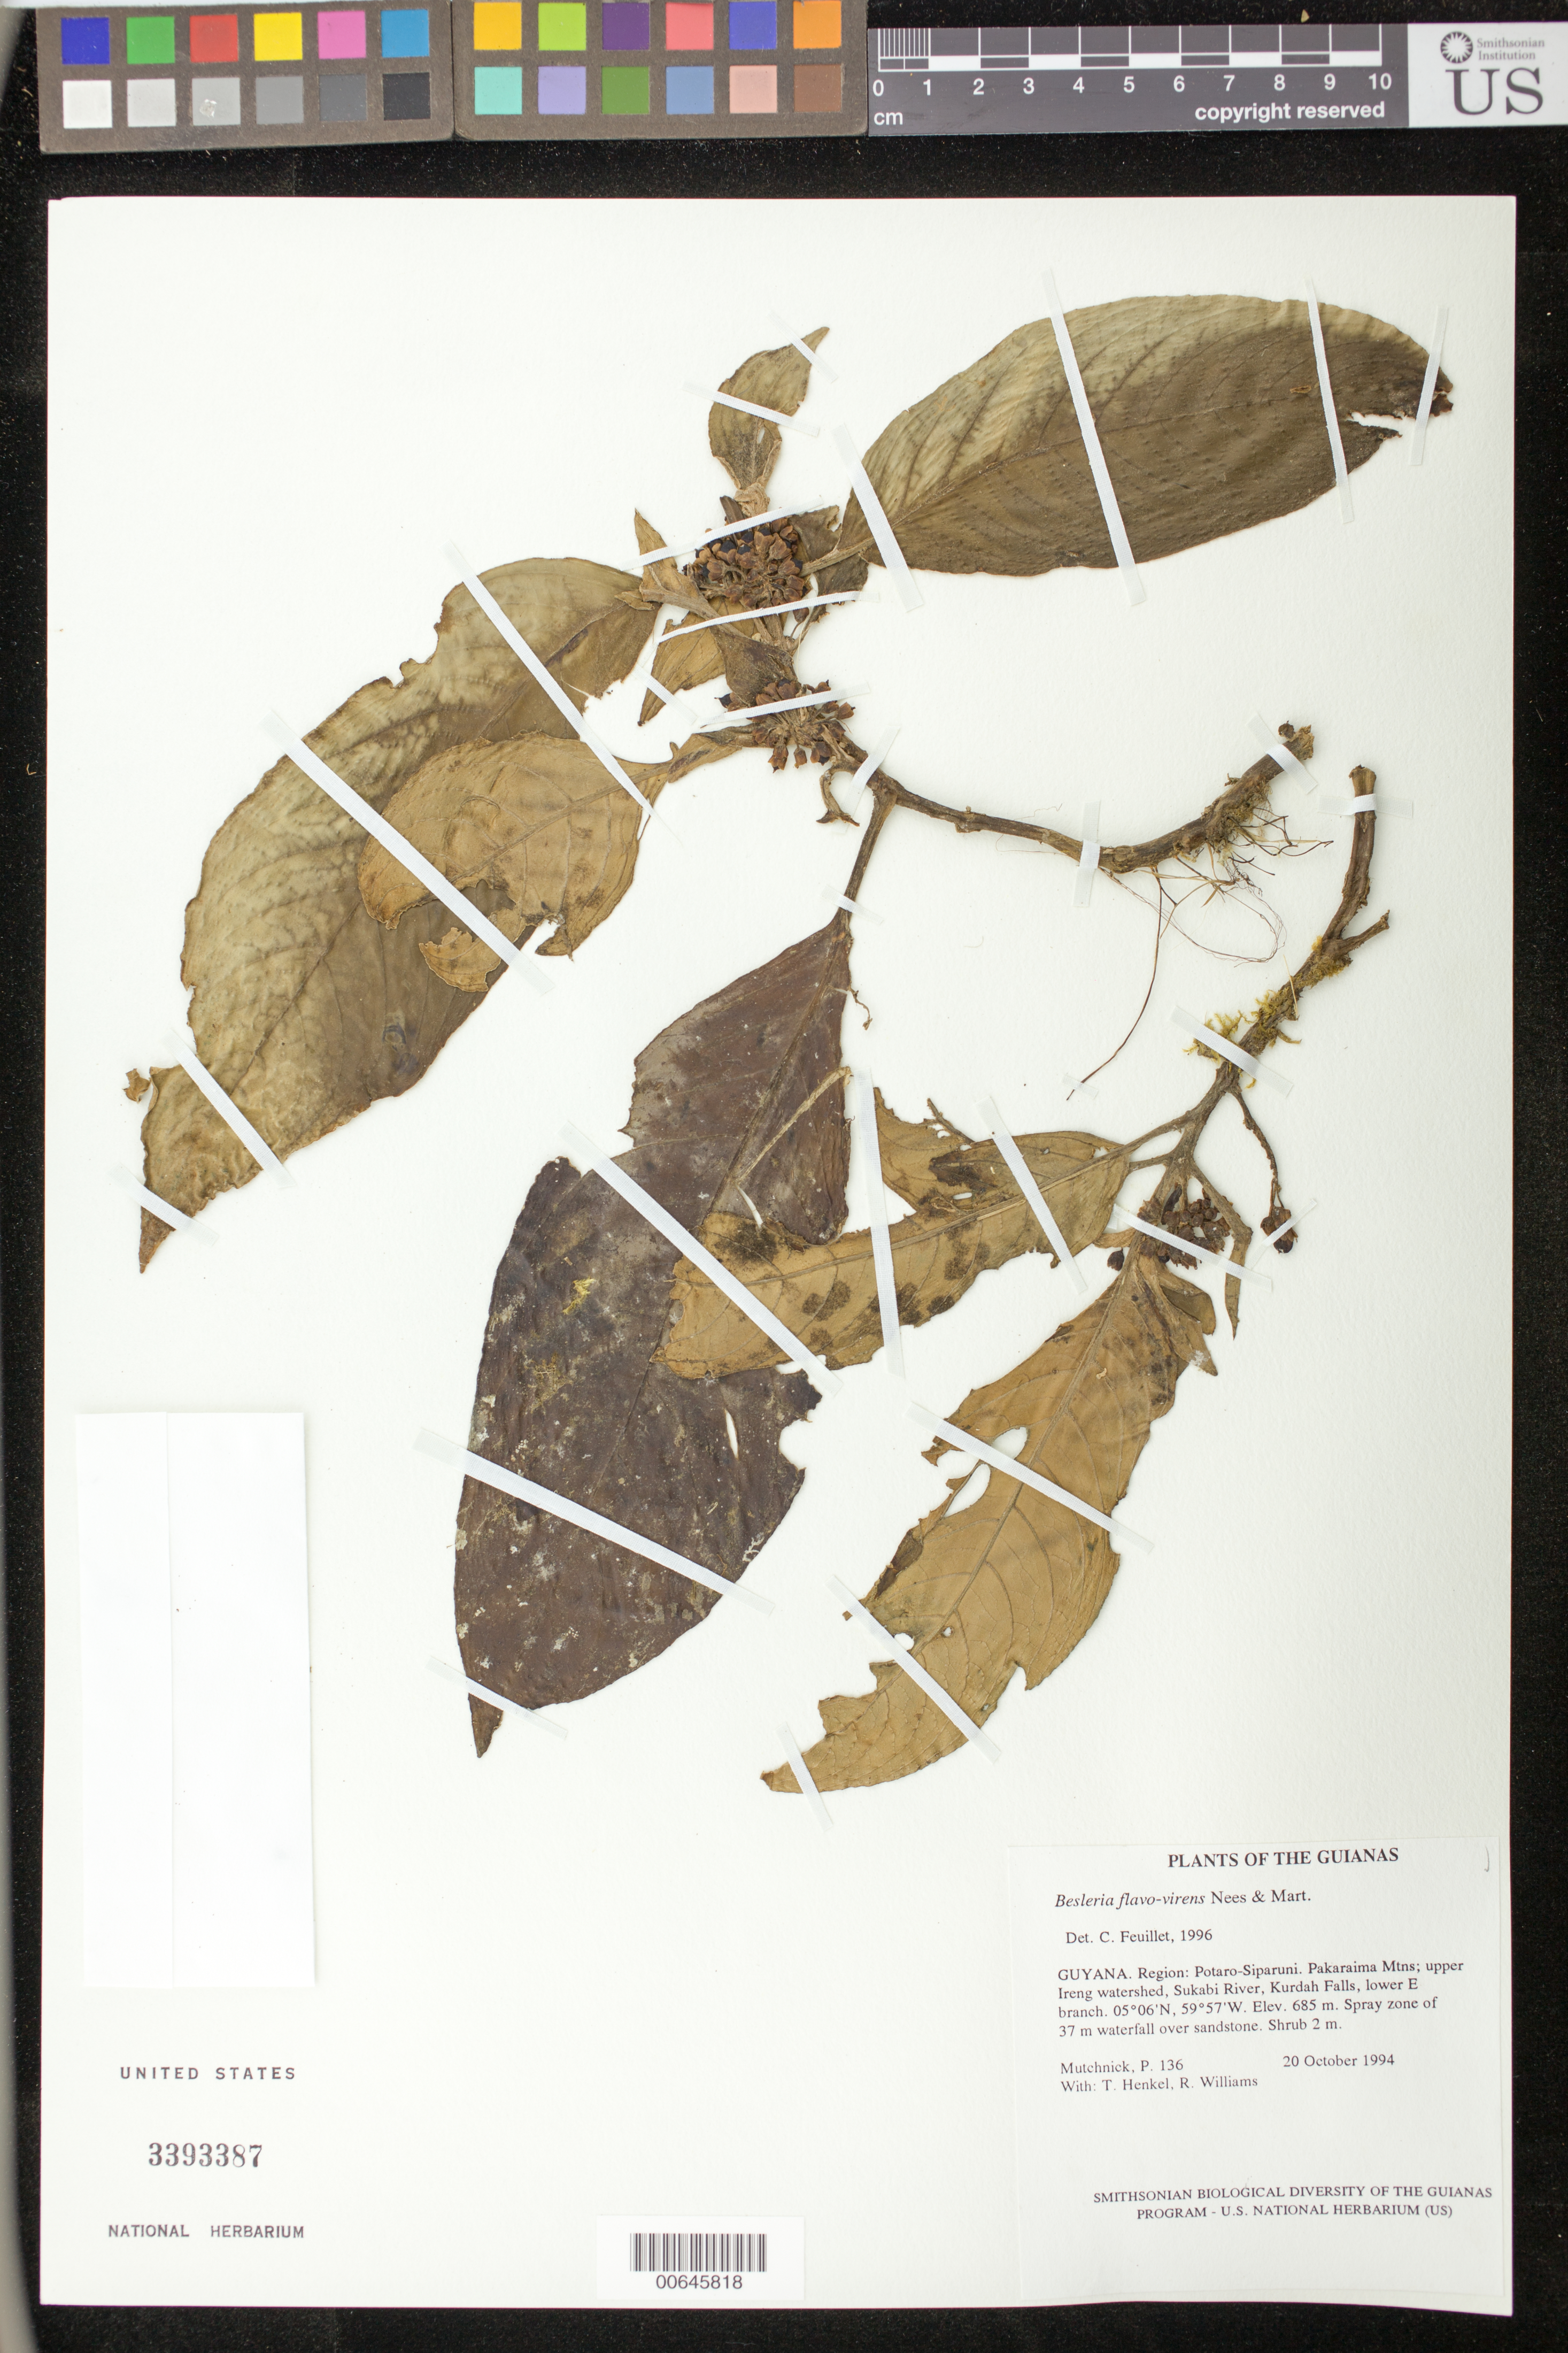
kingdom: Plantae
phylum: Tracheophyta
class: Magnoliopsida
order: Lamiales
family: Gesneriaceae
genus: Besleria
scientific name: Besleria flavo-virens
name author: Nees & Mart.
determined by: Feuillet, C.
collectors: P. Mutchnick, T. Henkel & R. Williams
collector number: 136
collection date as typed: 20 Oct 1994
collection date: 1994-10-20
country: Guyana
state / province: Potaro-Siparuni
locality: Pakaraima Mts; upper Ireng watershed, Sukabi River, Kurdah Falls, lower E branch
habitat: Spray zone of 37 m waterfall over sandstone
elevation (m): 685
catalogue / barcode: US 3393387